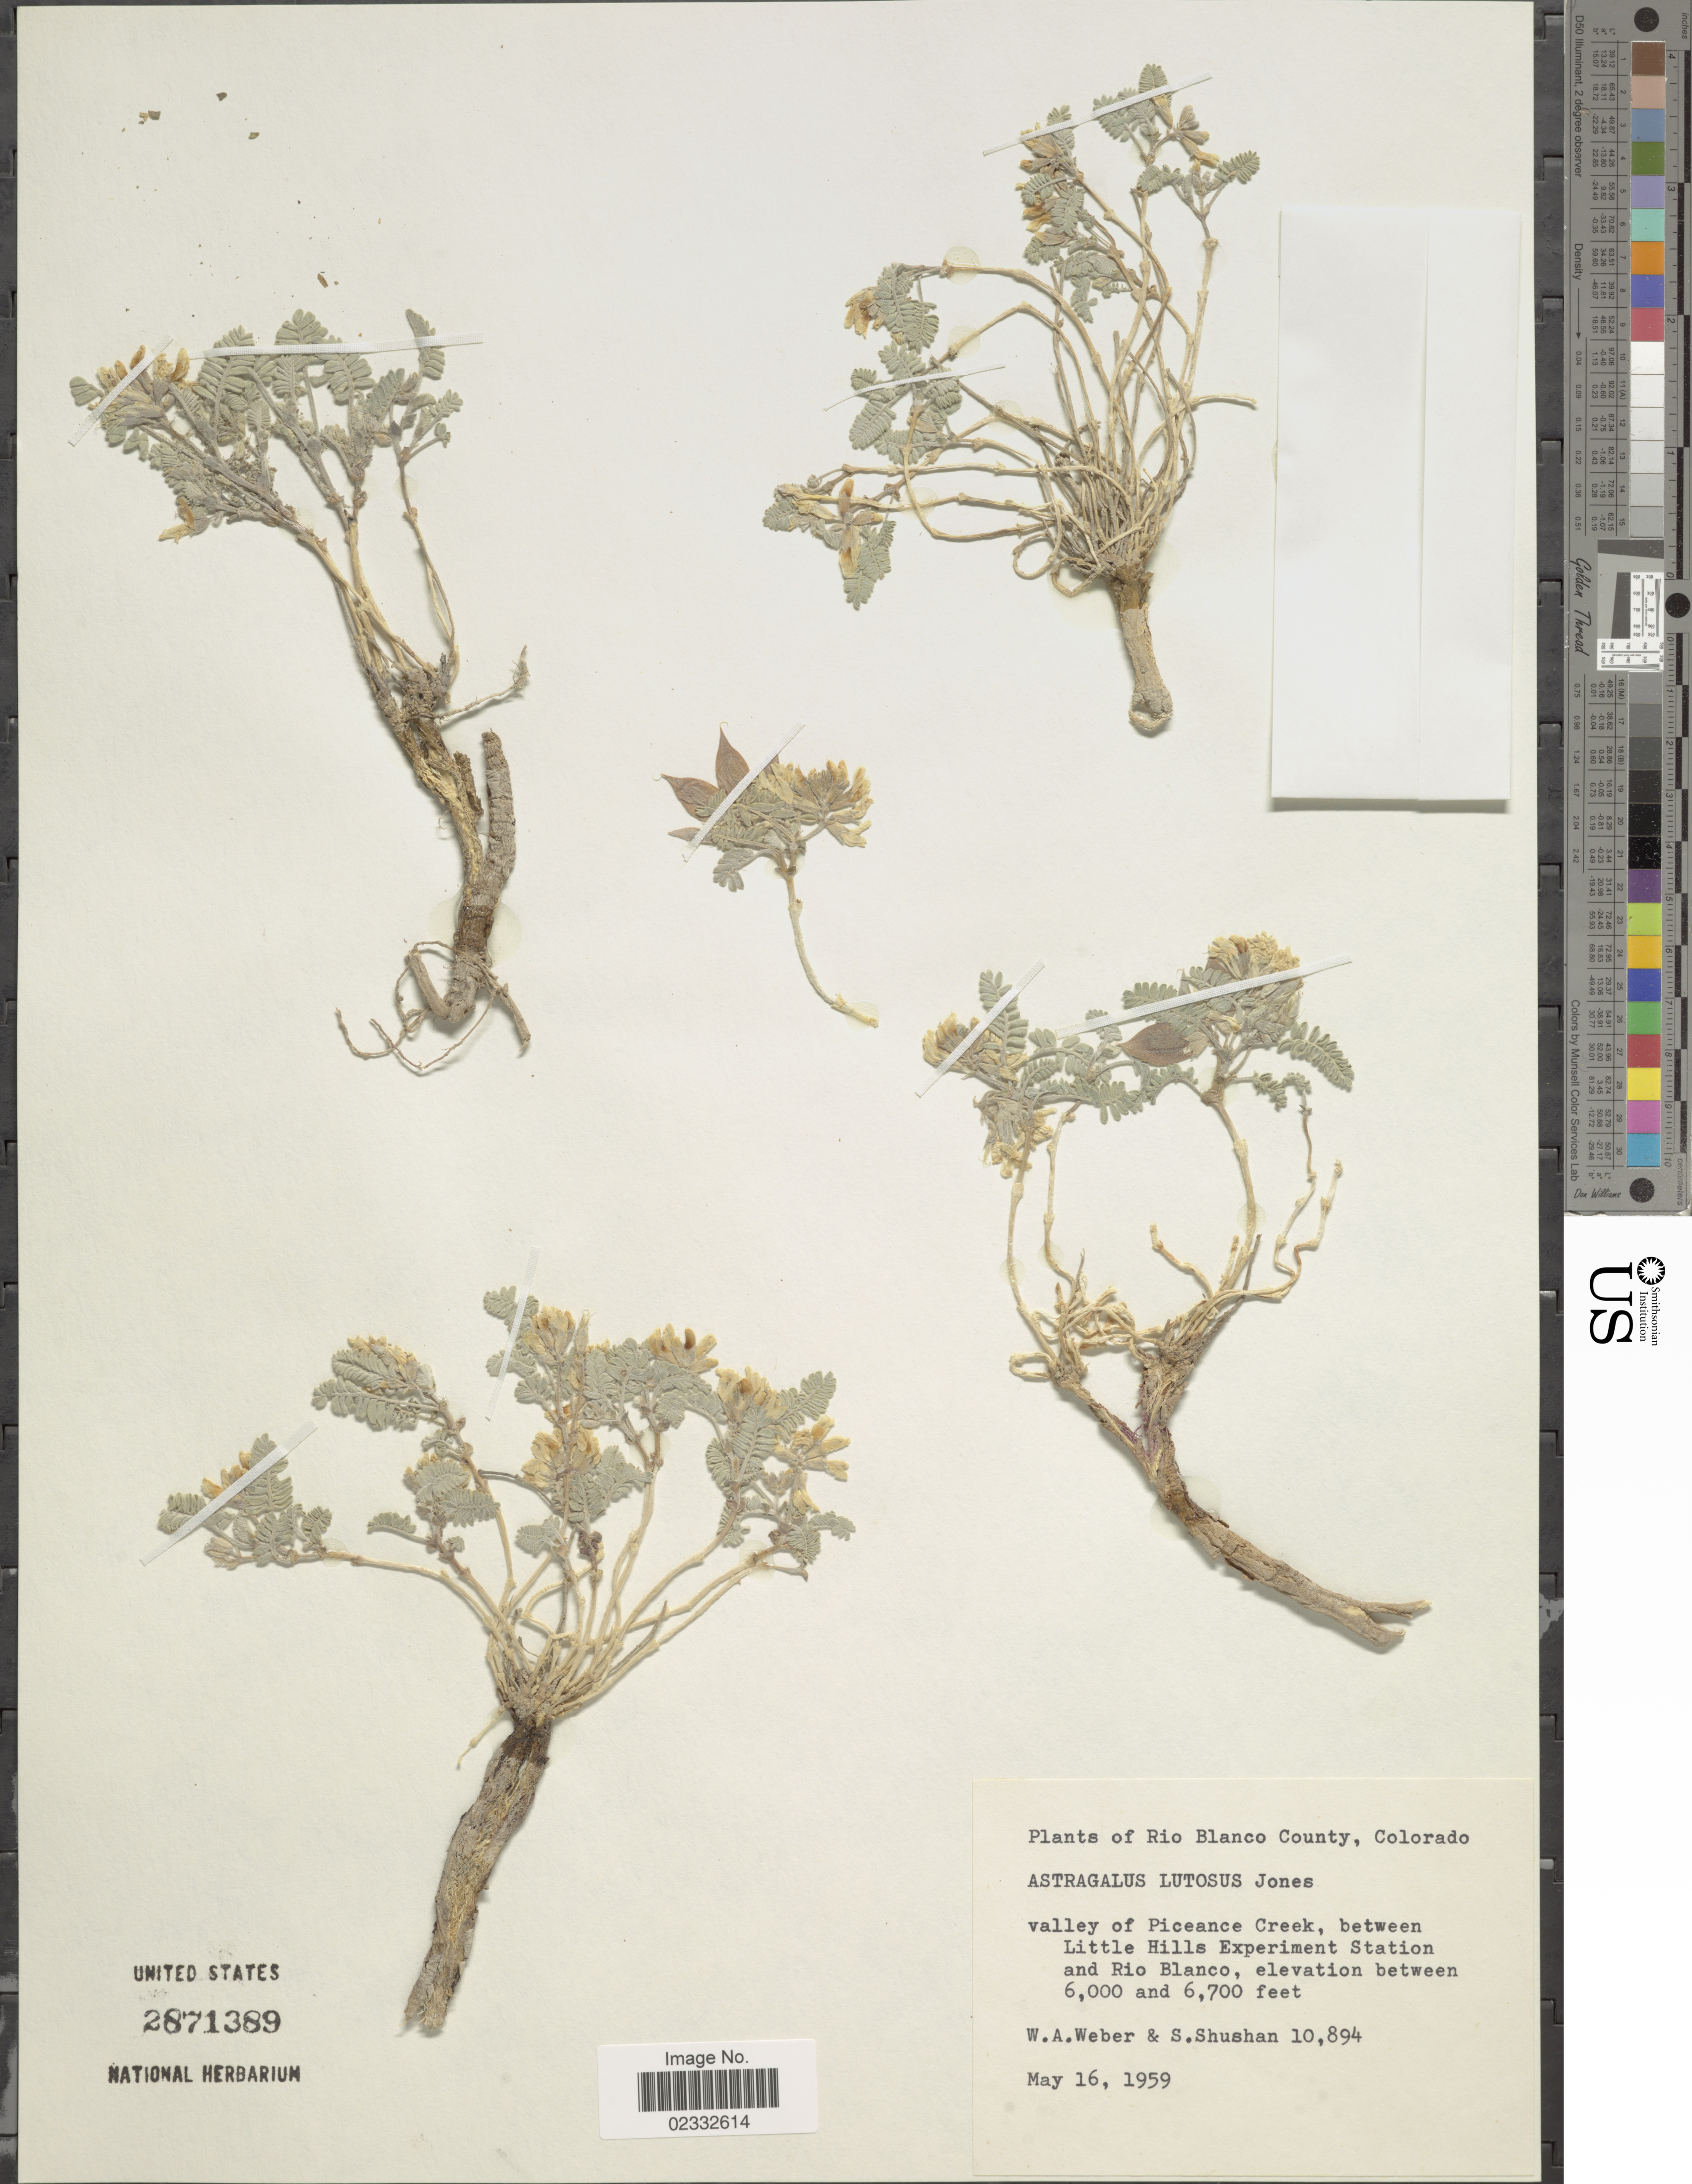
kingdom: Plantae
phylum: Tracheophyta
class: Magnoliopsida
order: Fabales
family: Fabaceae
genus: Astragalus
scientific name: Astragalus lutosus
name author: M.E. Jones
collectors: W. A. Weber & S. Shushan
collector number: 10894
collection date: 1959-05-16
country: United States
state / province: Colorado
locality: Rio Blanco County. valley of Piceance Creek, between Little Hills Experiment Station and Rio Blanco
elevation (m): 1829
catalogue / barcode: US 2871389